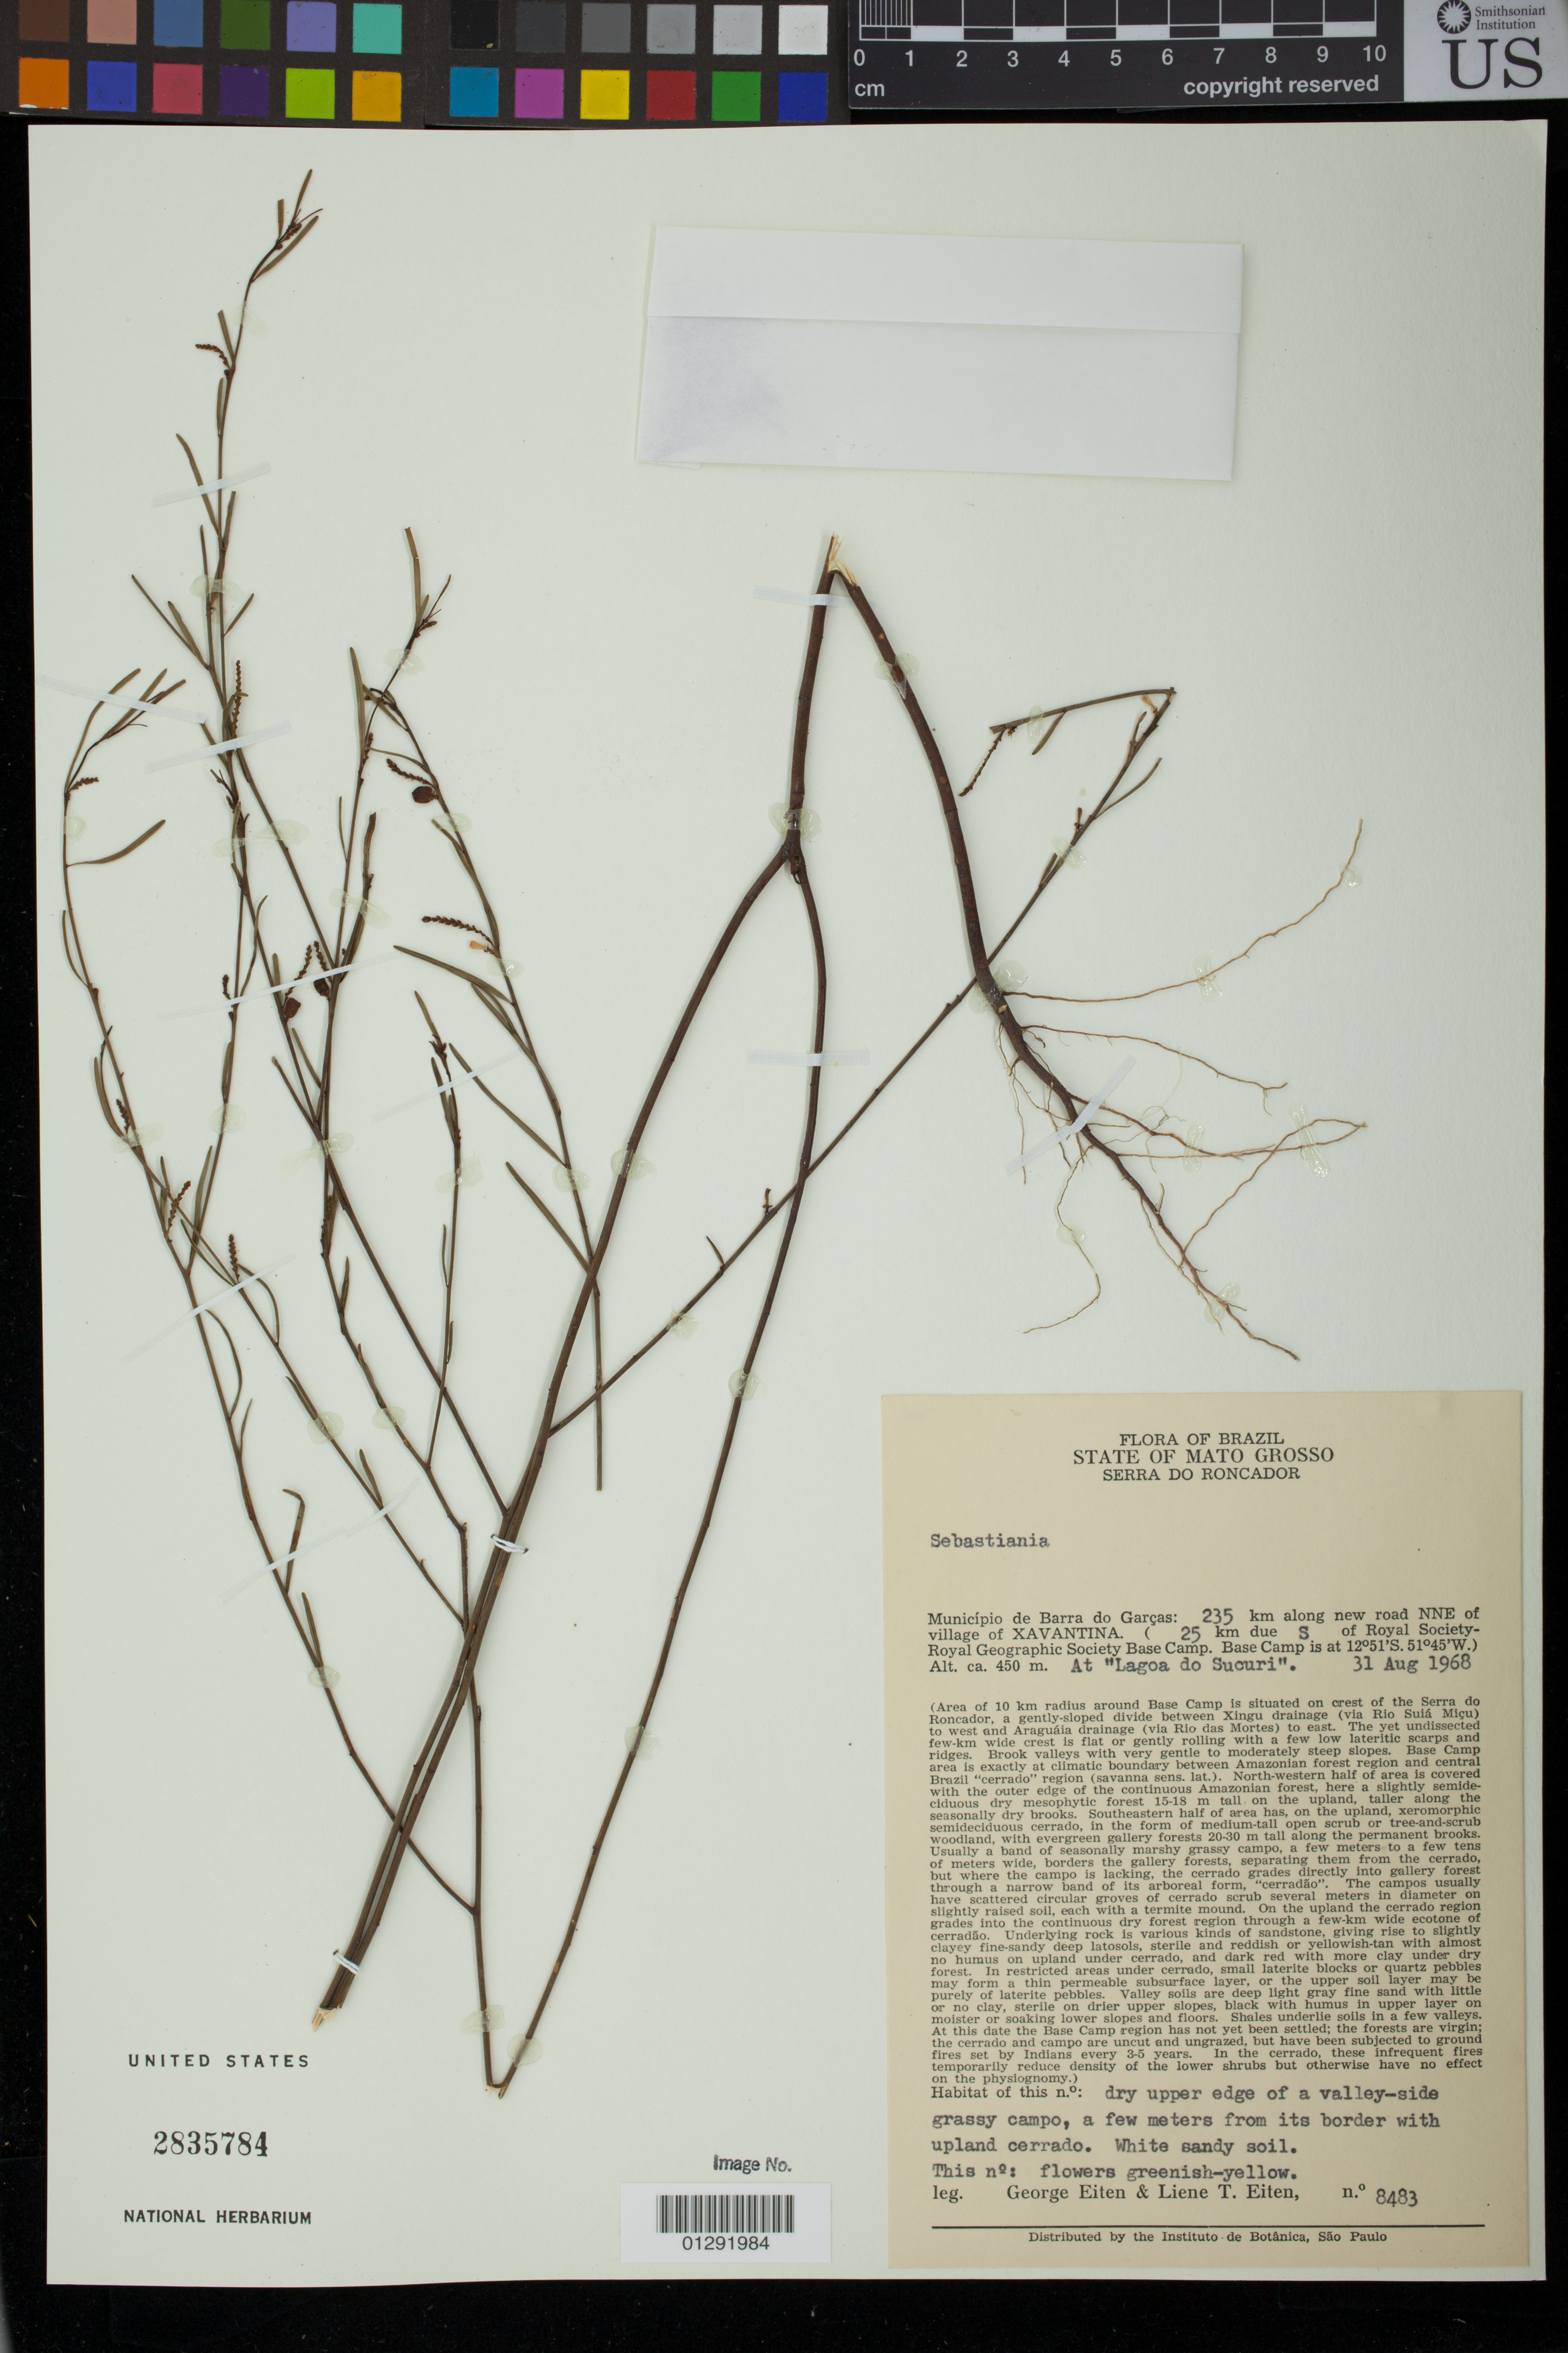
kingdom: Plantae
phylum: Tracheophyta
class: Magnoliopsida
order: Malpighiales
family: Euphorbiaceae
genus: Sebastiania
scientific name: Sebastiania sp.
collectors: G. Eiten & L. T. Eiten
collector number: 8483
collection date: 1968-08-31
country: Brazil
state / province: Mato Grosso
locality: Municipio de Barra do Garcas: 235 km along new roqd NNE of village of Xavantina (25 km due S of Royal Society-Royal Geographic Society Base Camp. At 'Lgaoa do Sucuri'.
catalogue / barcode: US 2835784